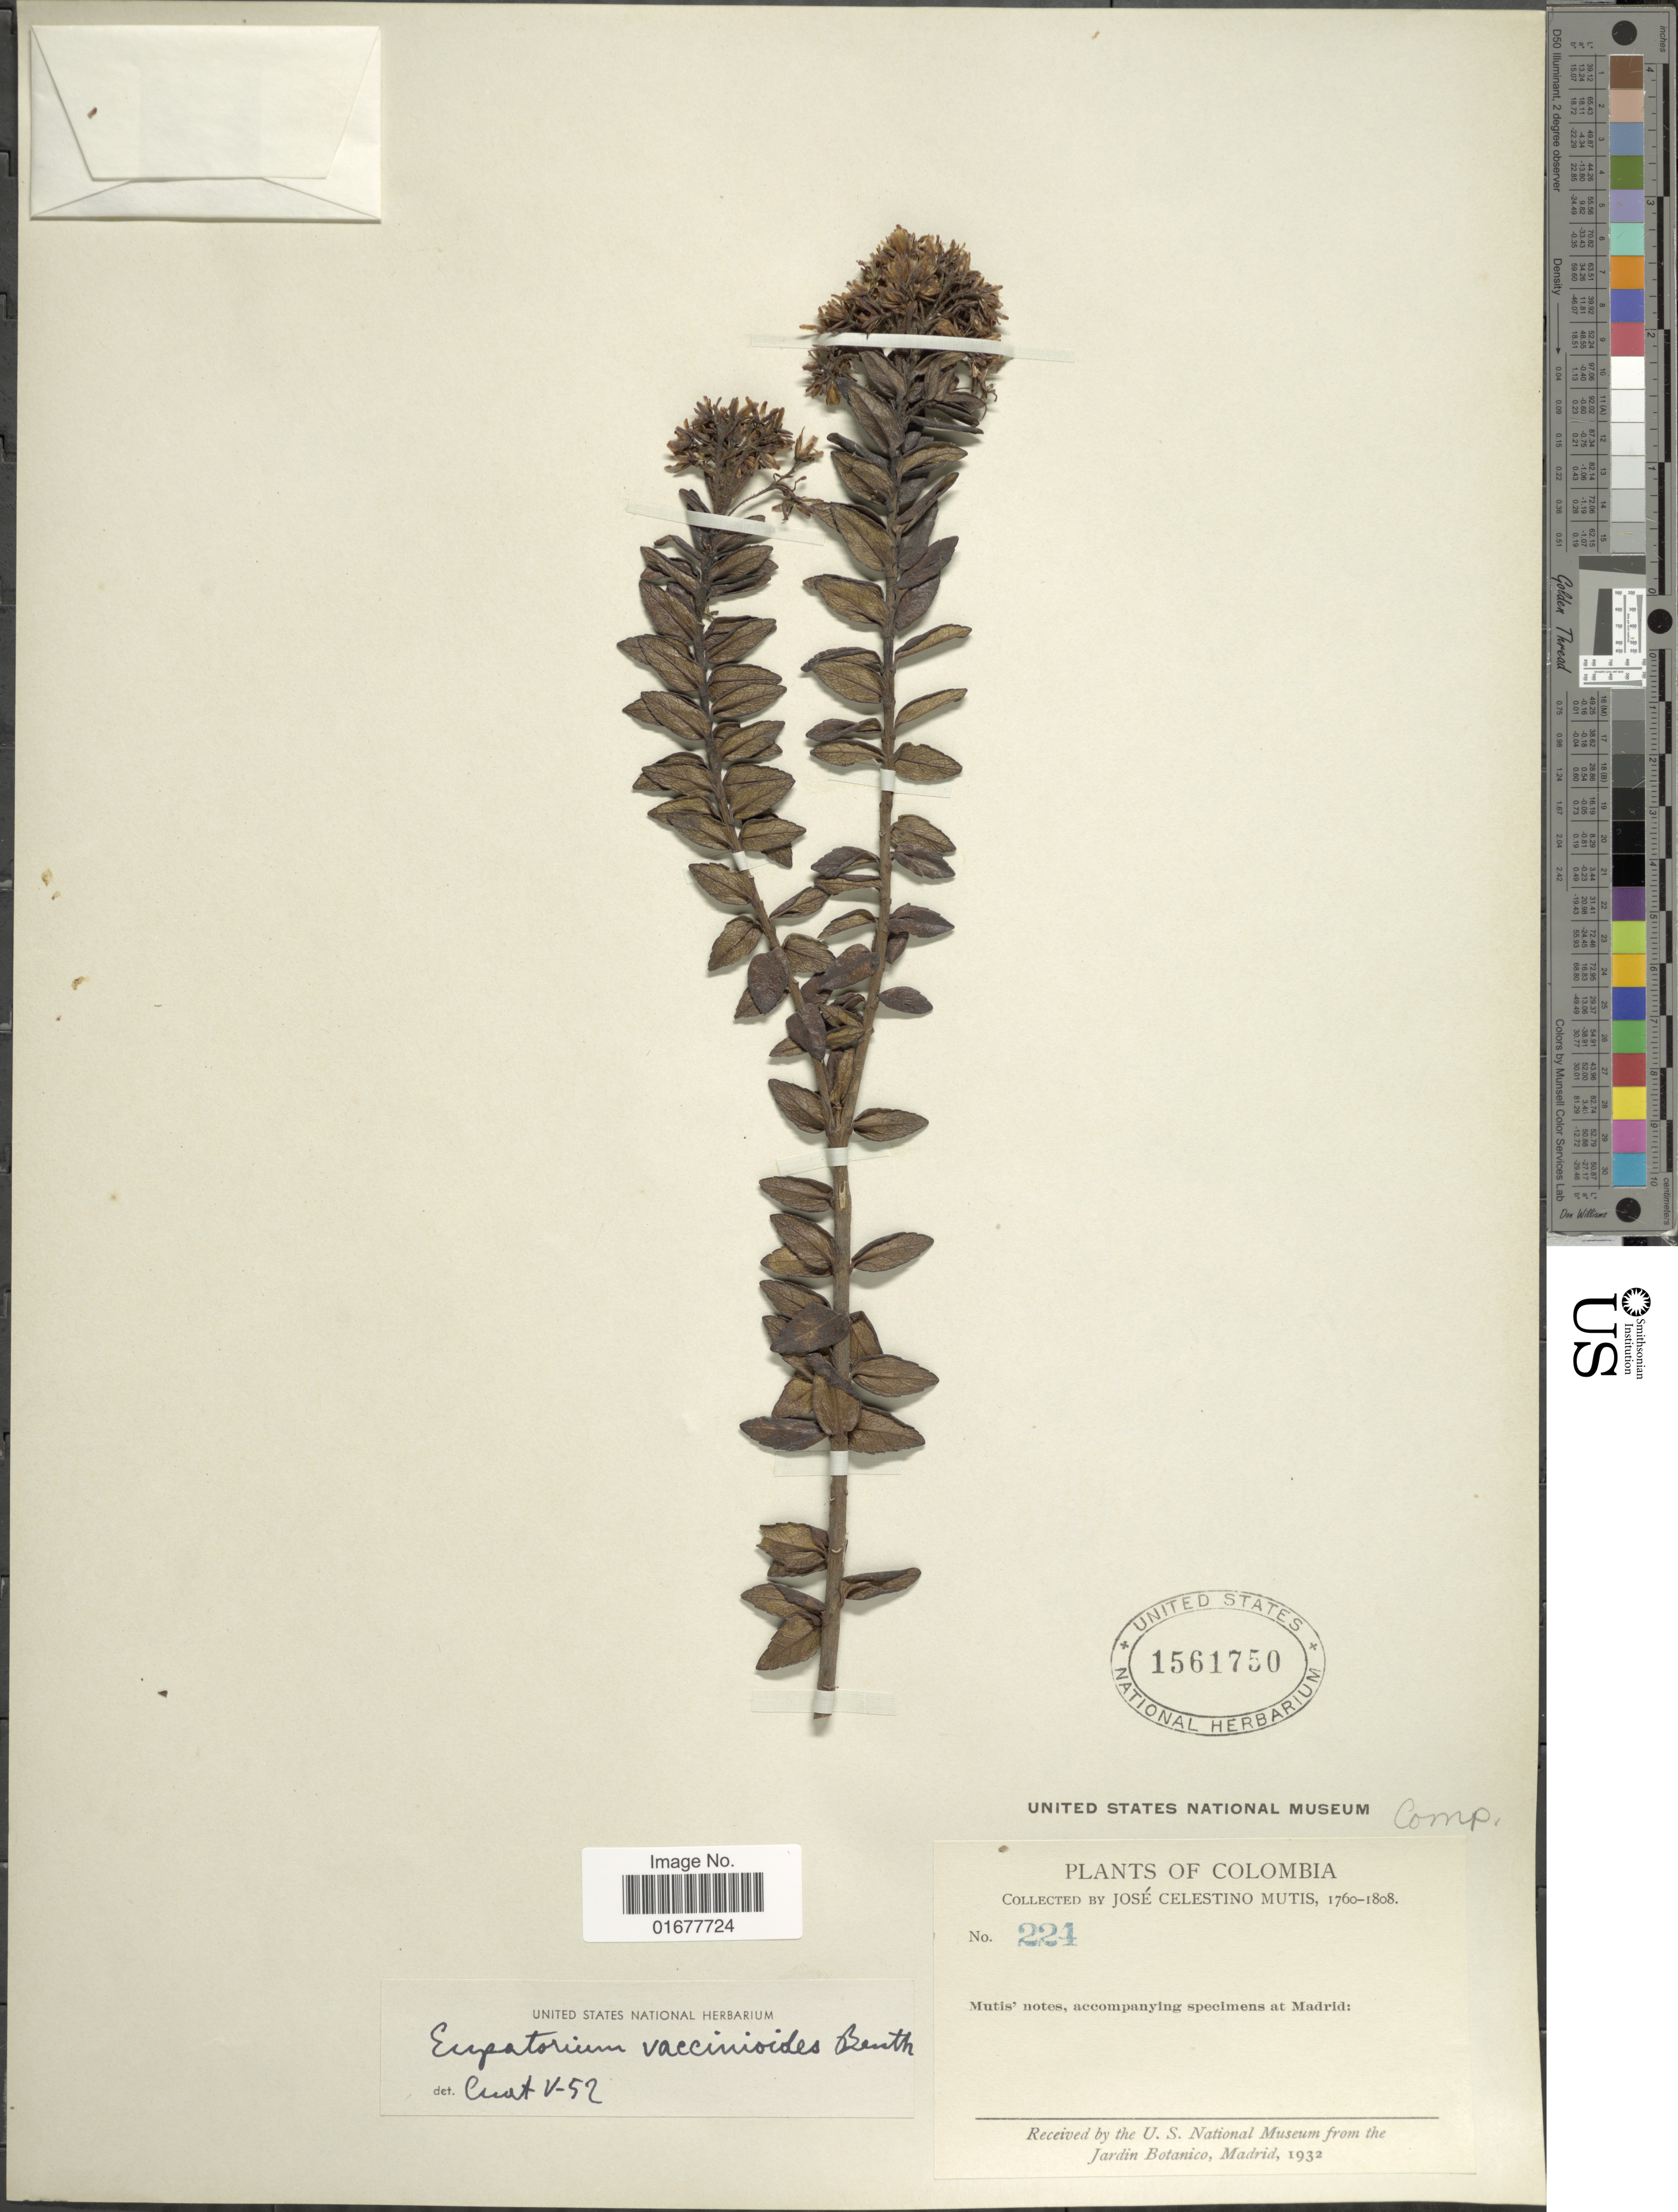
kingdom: Plantae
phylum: Tracheophyta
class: Magnoliopsida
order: Asterales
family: Asteraceae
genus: Ageratina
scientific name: Ageratina vacciniaefolia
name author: (Benth.) R.M. King & H. Rob.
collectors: J. C. B. Mutis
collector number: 224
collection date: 1760/1808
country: Colombia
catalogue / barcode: US 1561750